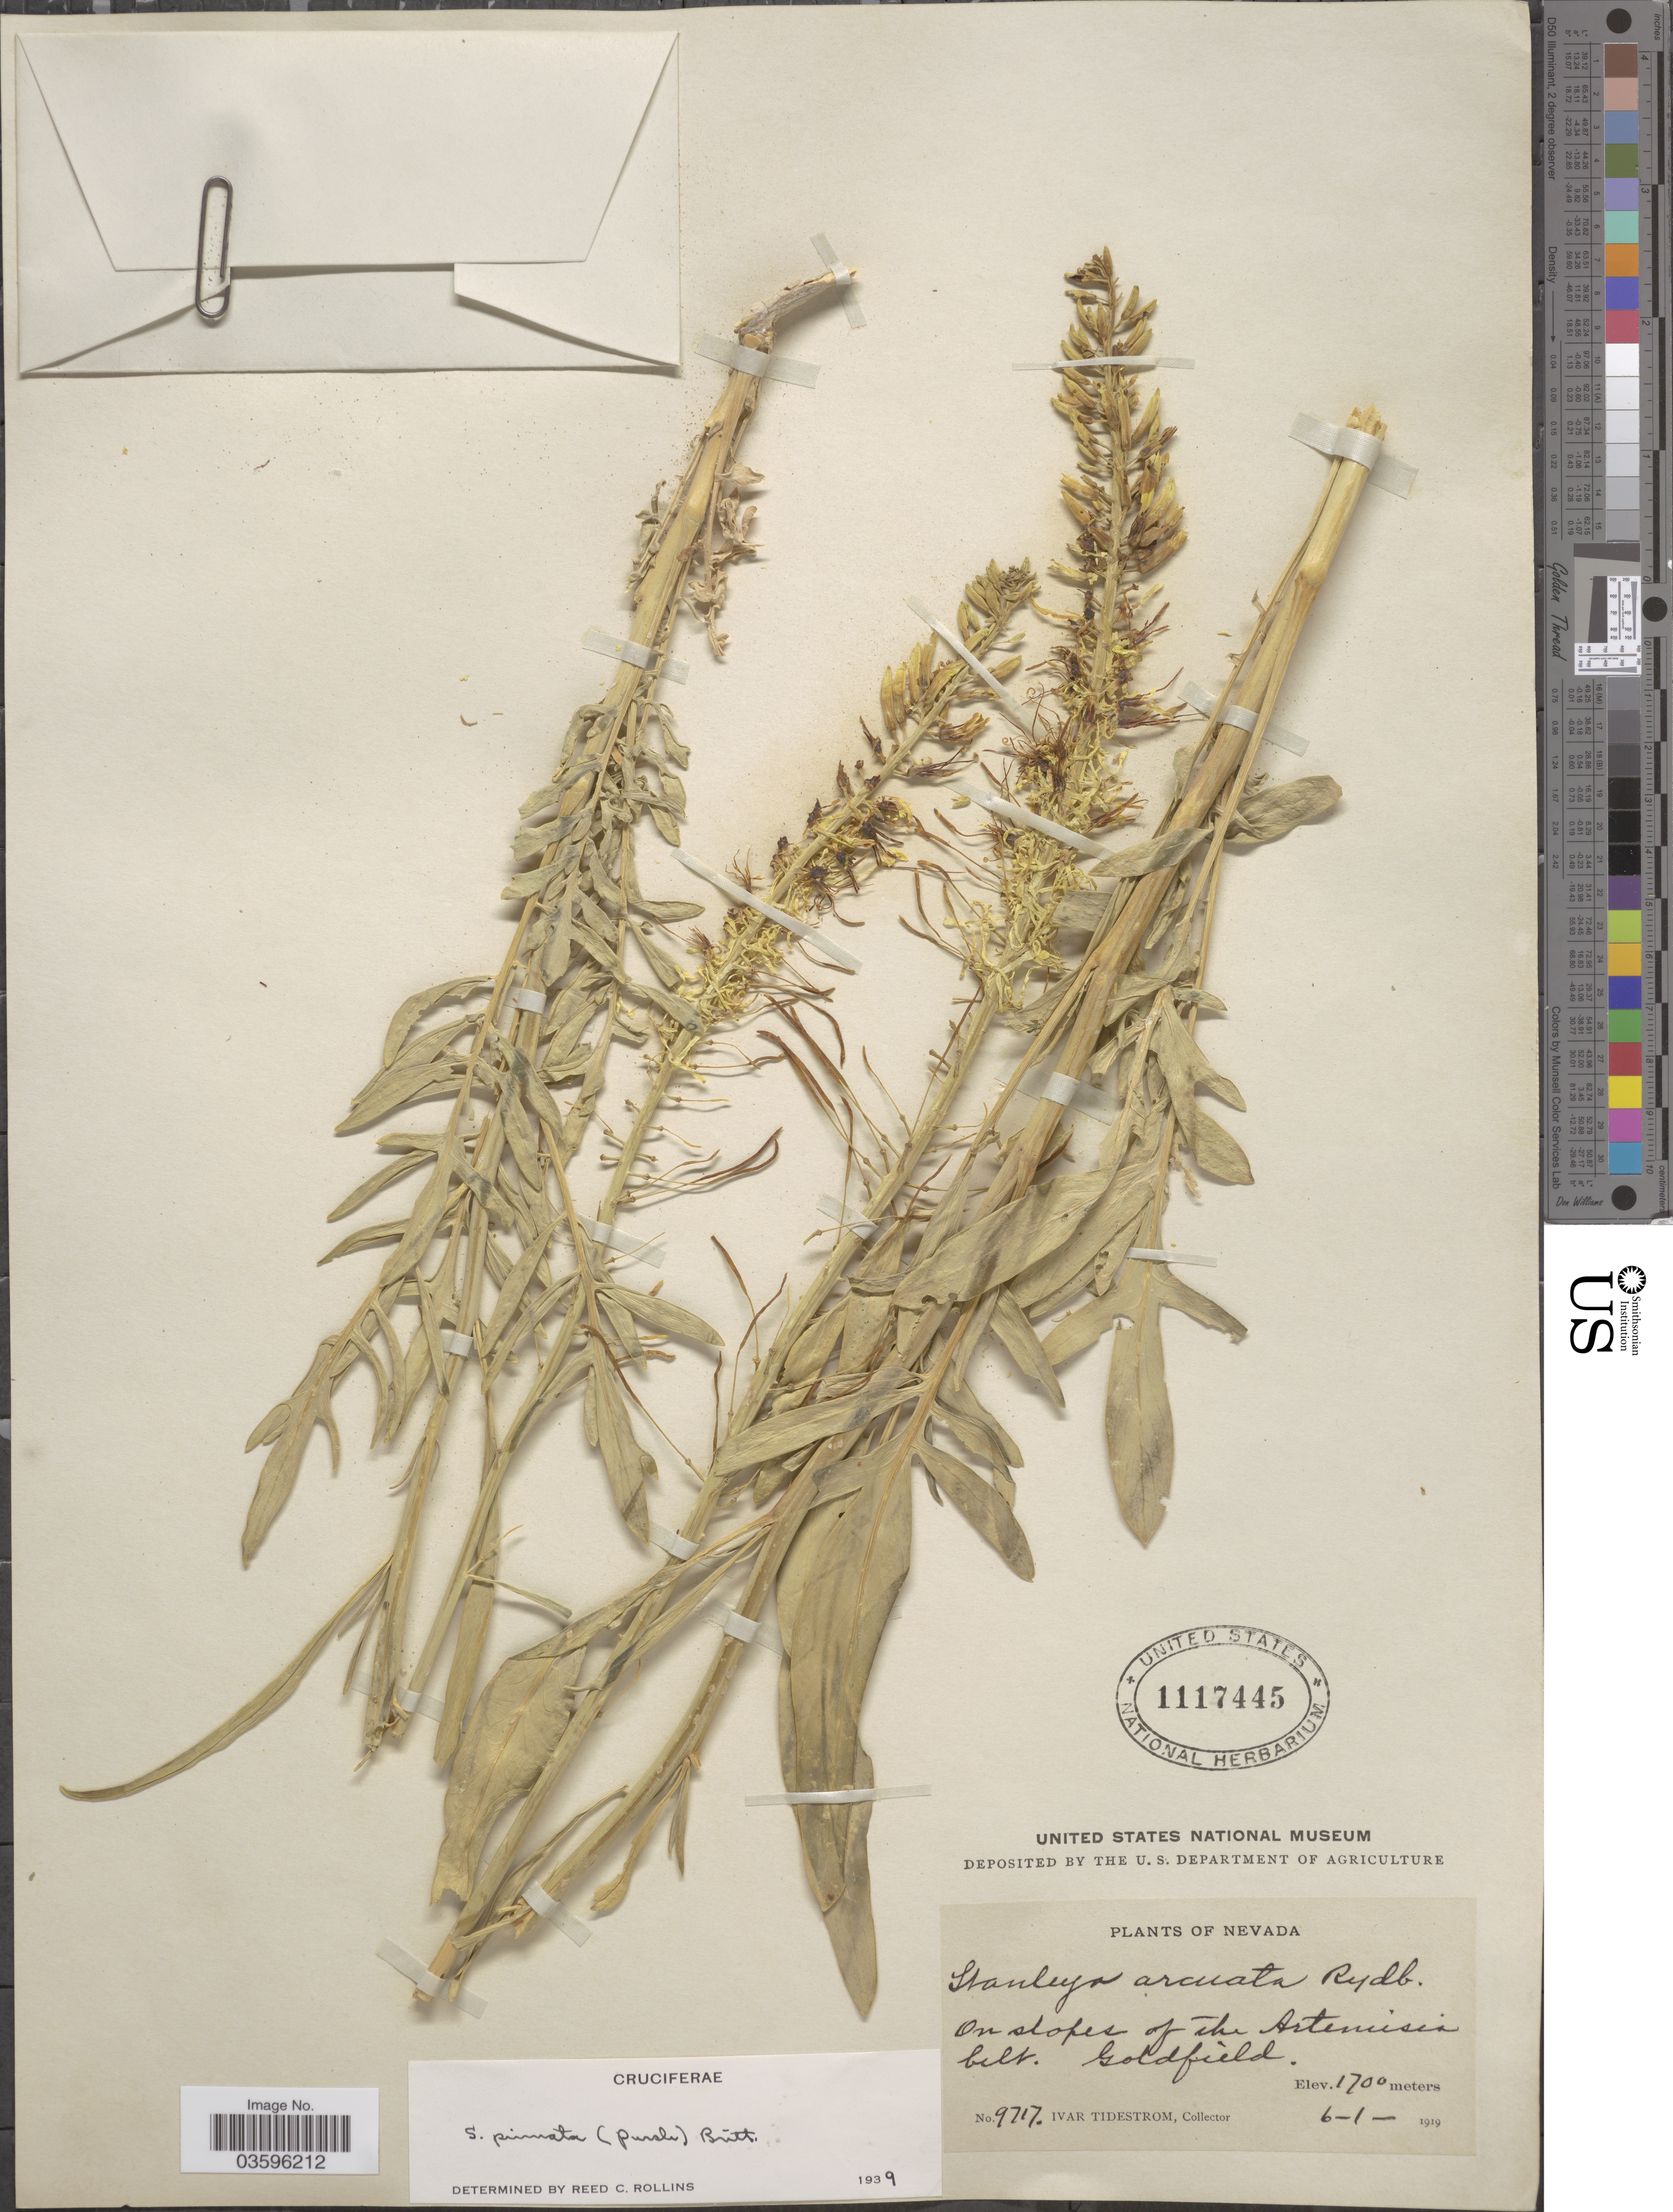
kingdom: Plantae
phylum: Tracheophyta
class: Magnoliopsida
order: Brassicales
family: Brassicaceae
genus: Stanleya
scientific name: Stanleya pinnata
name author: (Pursh) Britton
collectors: I. F. Tidestrom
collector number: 9717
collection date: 1919-06-01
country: United States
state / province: Nevada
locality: On slopes of the Artemisia belt. Goldfield.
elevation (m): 1700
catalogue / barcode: US 1117445